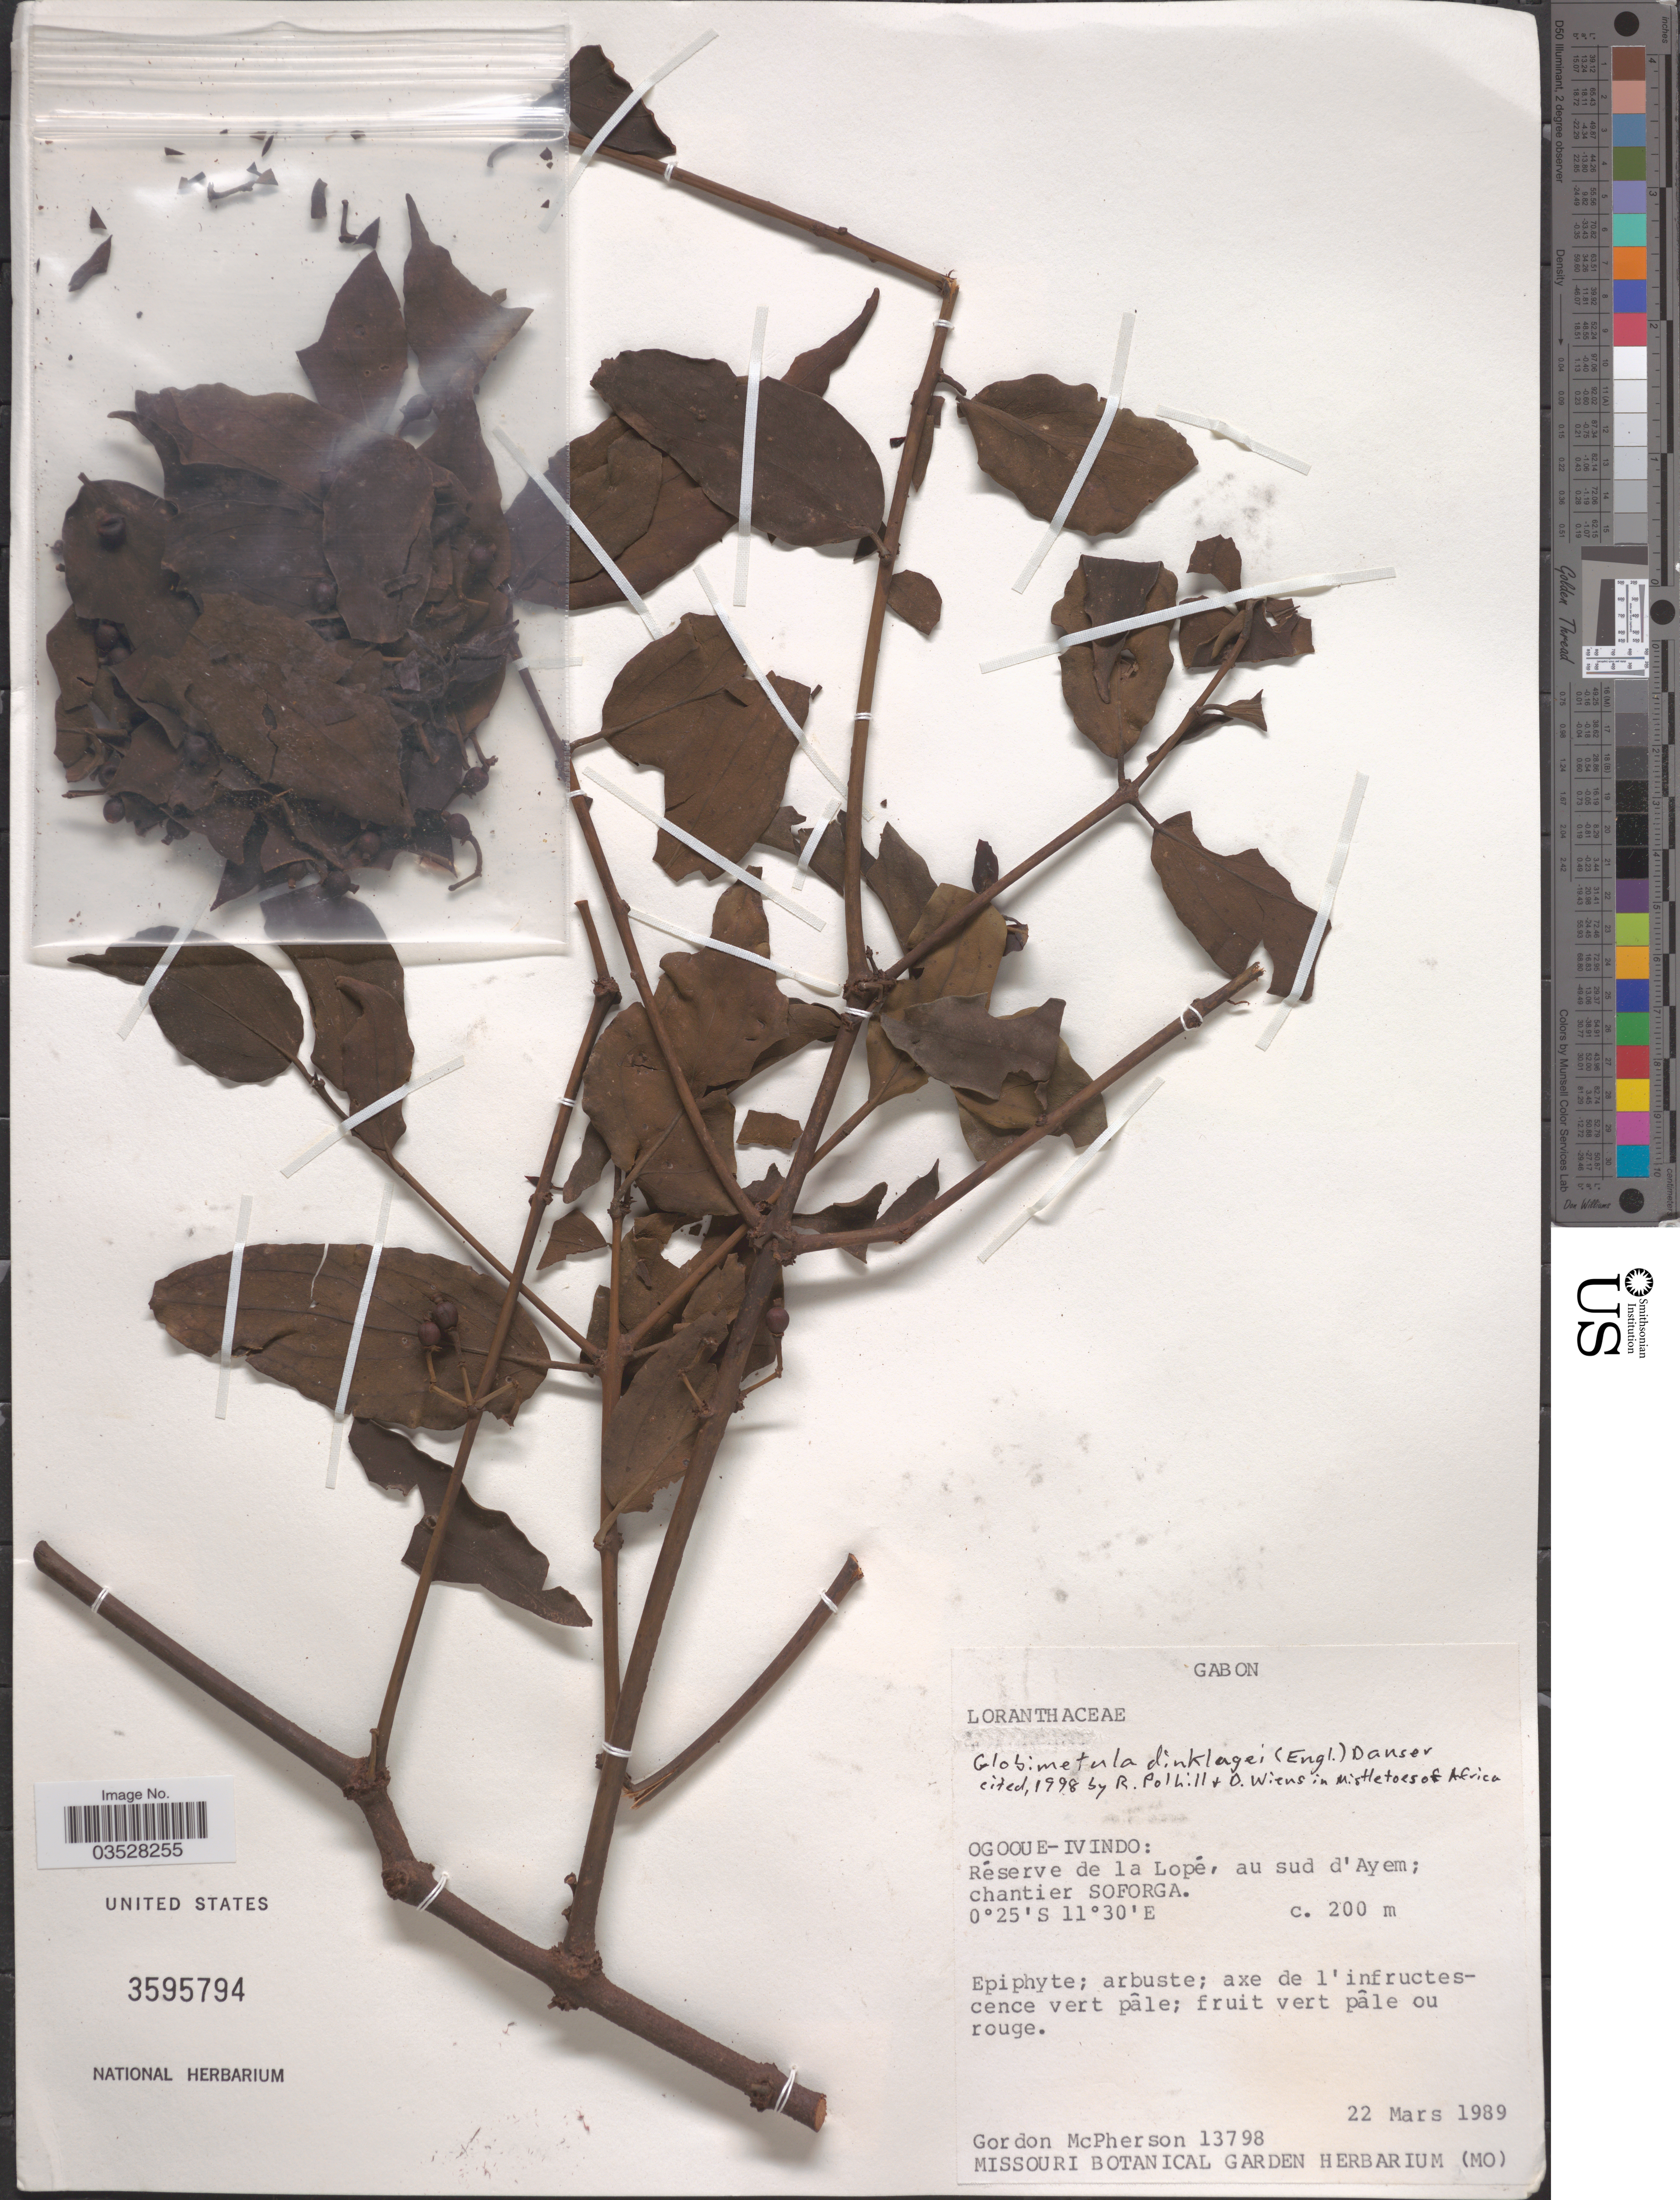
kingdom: Plantae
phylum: Tracheophyta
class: Magnoliopsida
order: Santalales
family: Loranthaceae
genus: Globimetula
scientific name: Globimetula dinklagei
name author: (Engl.) Danser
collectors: G. D. McPherson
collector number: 13798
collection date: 1989-03-22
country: Gabon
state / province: Ogooue-Ivindo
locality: Réserve de la Lopé, au sud d'Ayem; chantier Soforga.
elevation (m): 200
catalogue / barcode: US 3595794